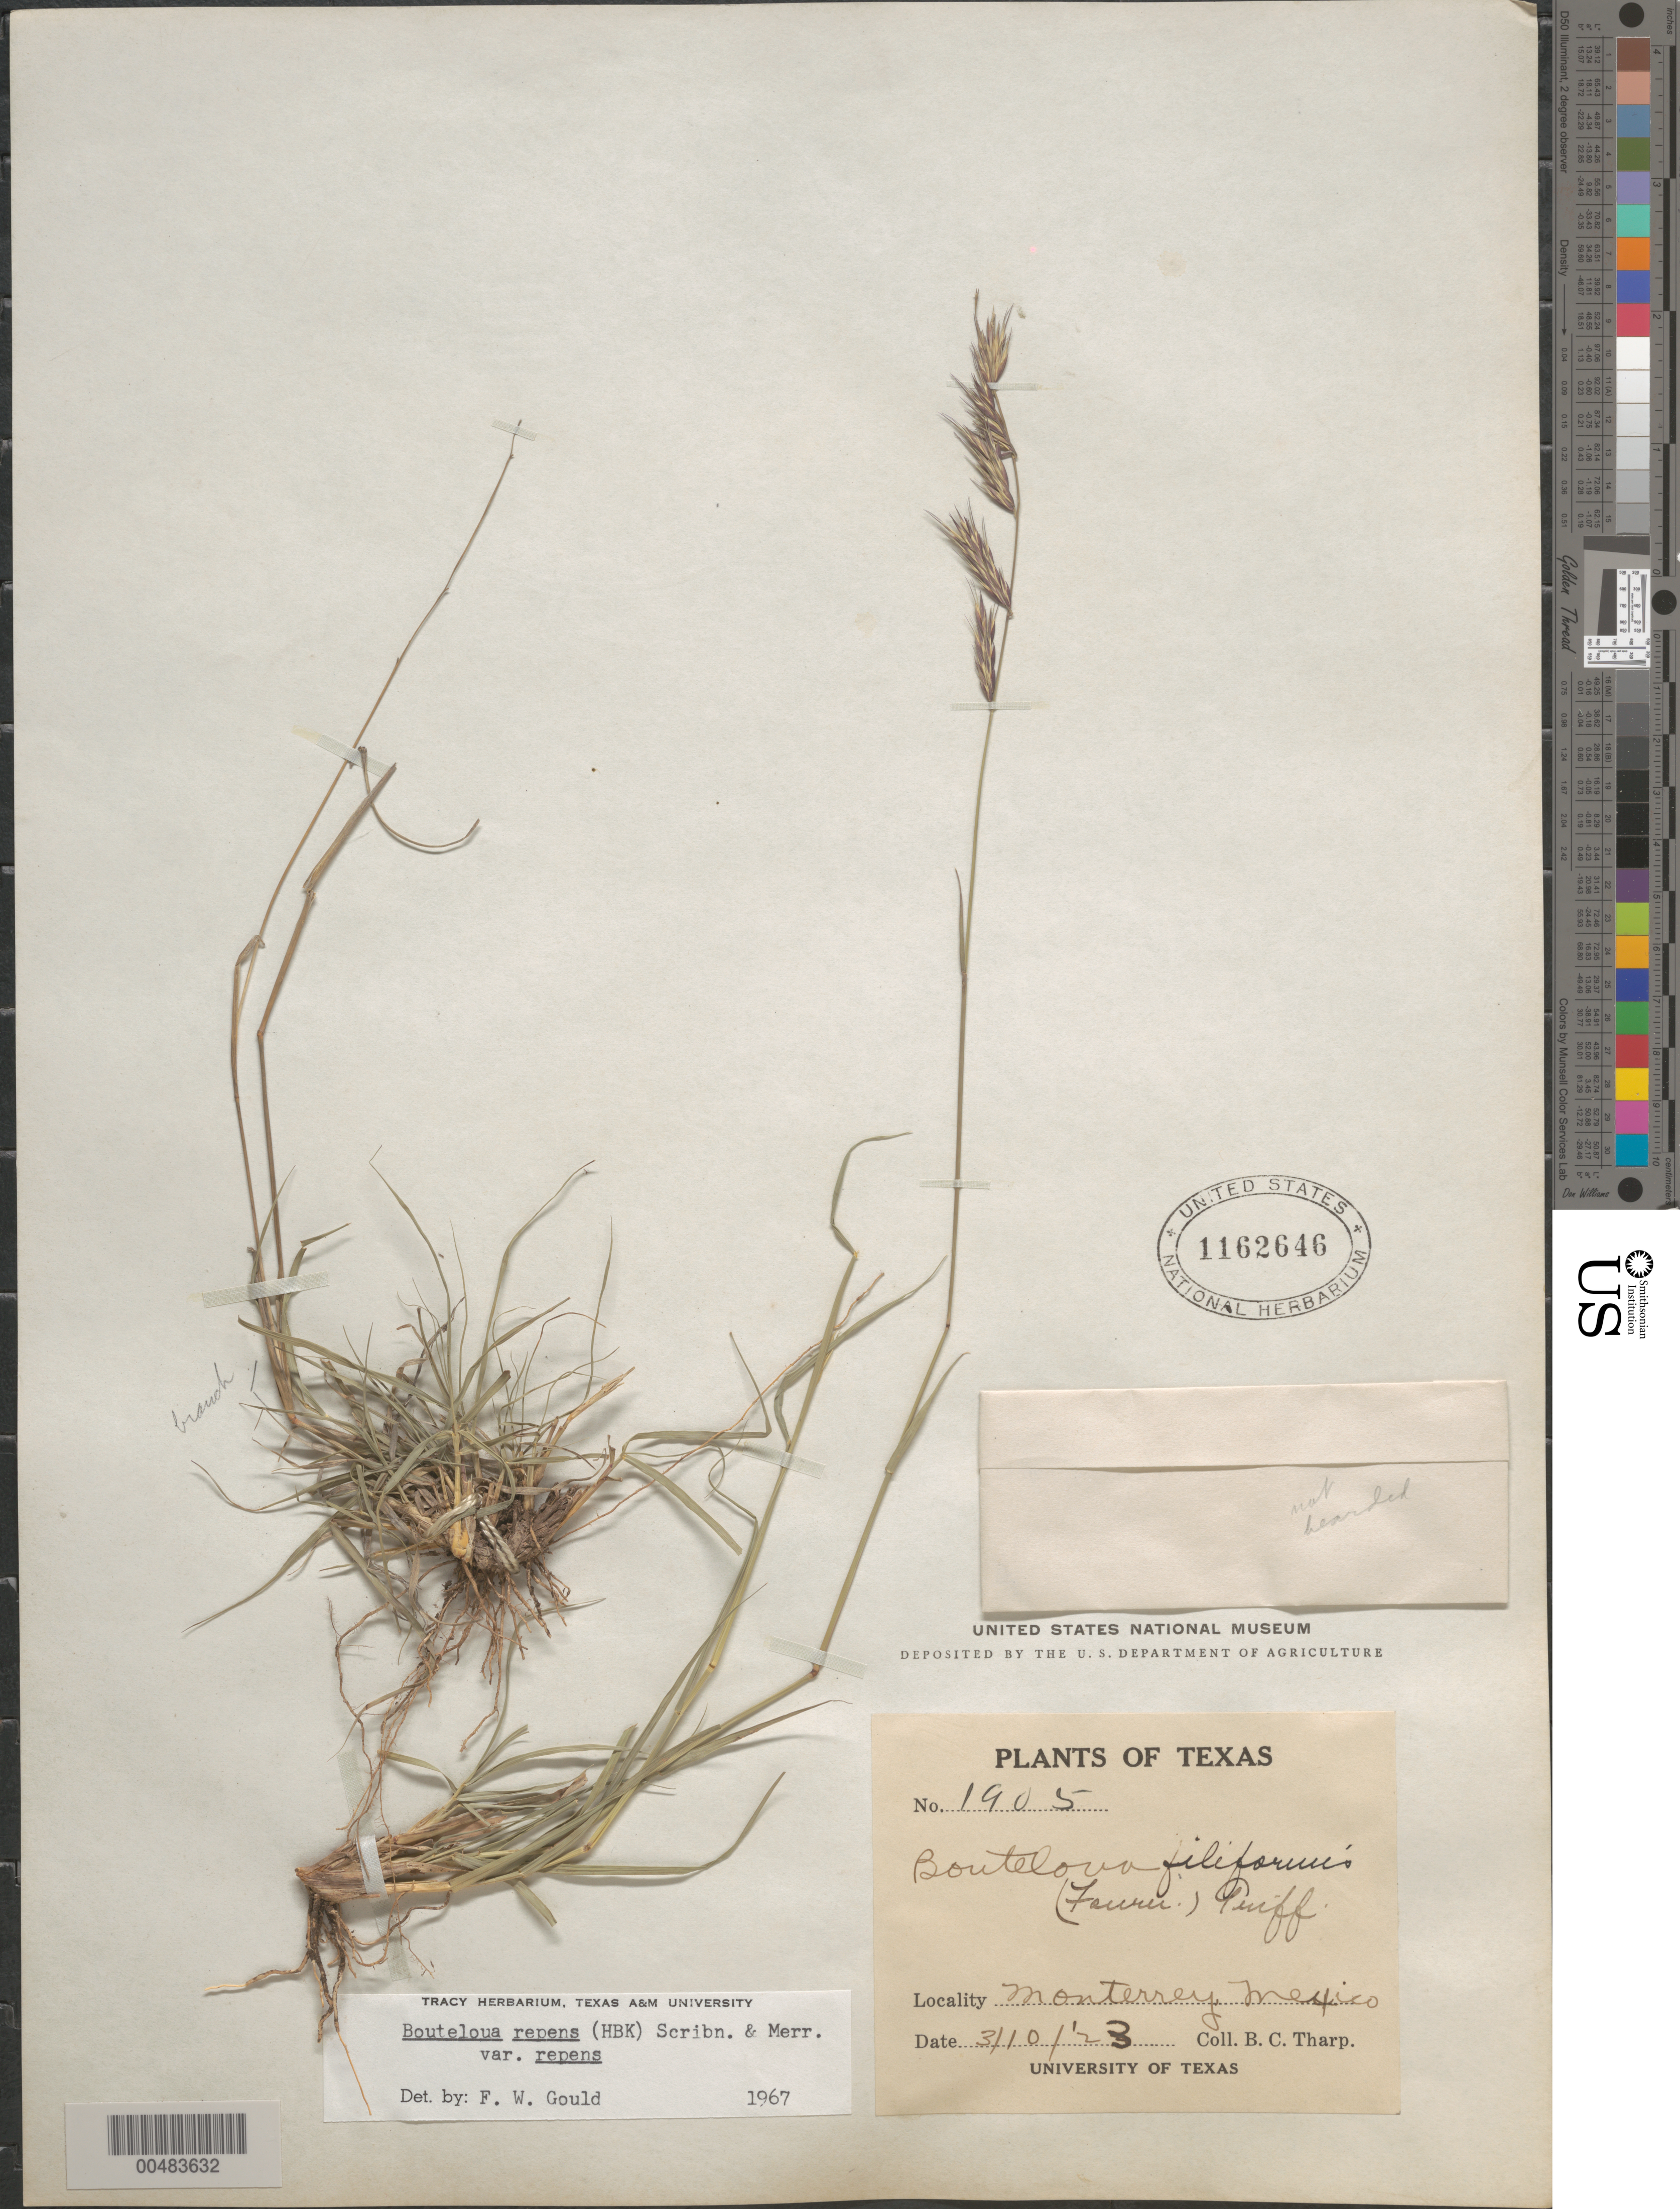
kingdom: Plantae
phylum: Tracheophyta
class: Liliopsida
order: Poales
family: Poaceae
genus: Bouteloua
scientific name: Bouteloua repens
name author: (Kunth) Scribn. & Merr.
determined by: Gould, F. W.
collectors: B. C. Tharp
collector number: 1905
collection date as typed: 10 Mar 1923 or 3 Oct 1923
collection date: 1923-03-10 or 1923-10-03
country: Mexico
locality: Monterrey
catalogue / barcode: US 1162646